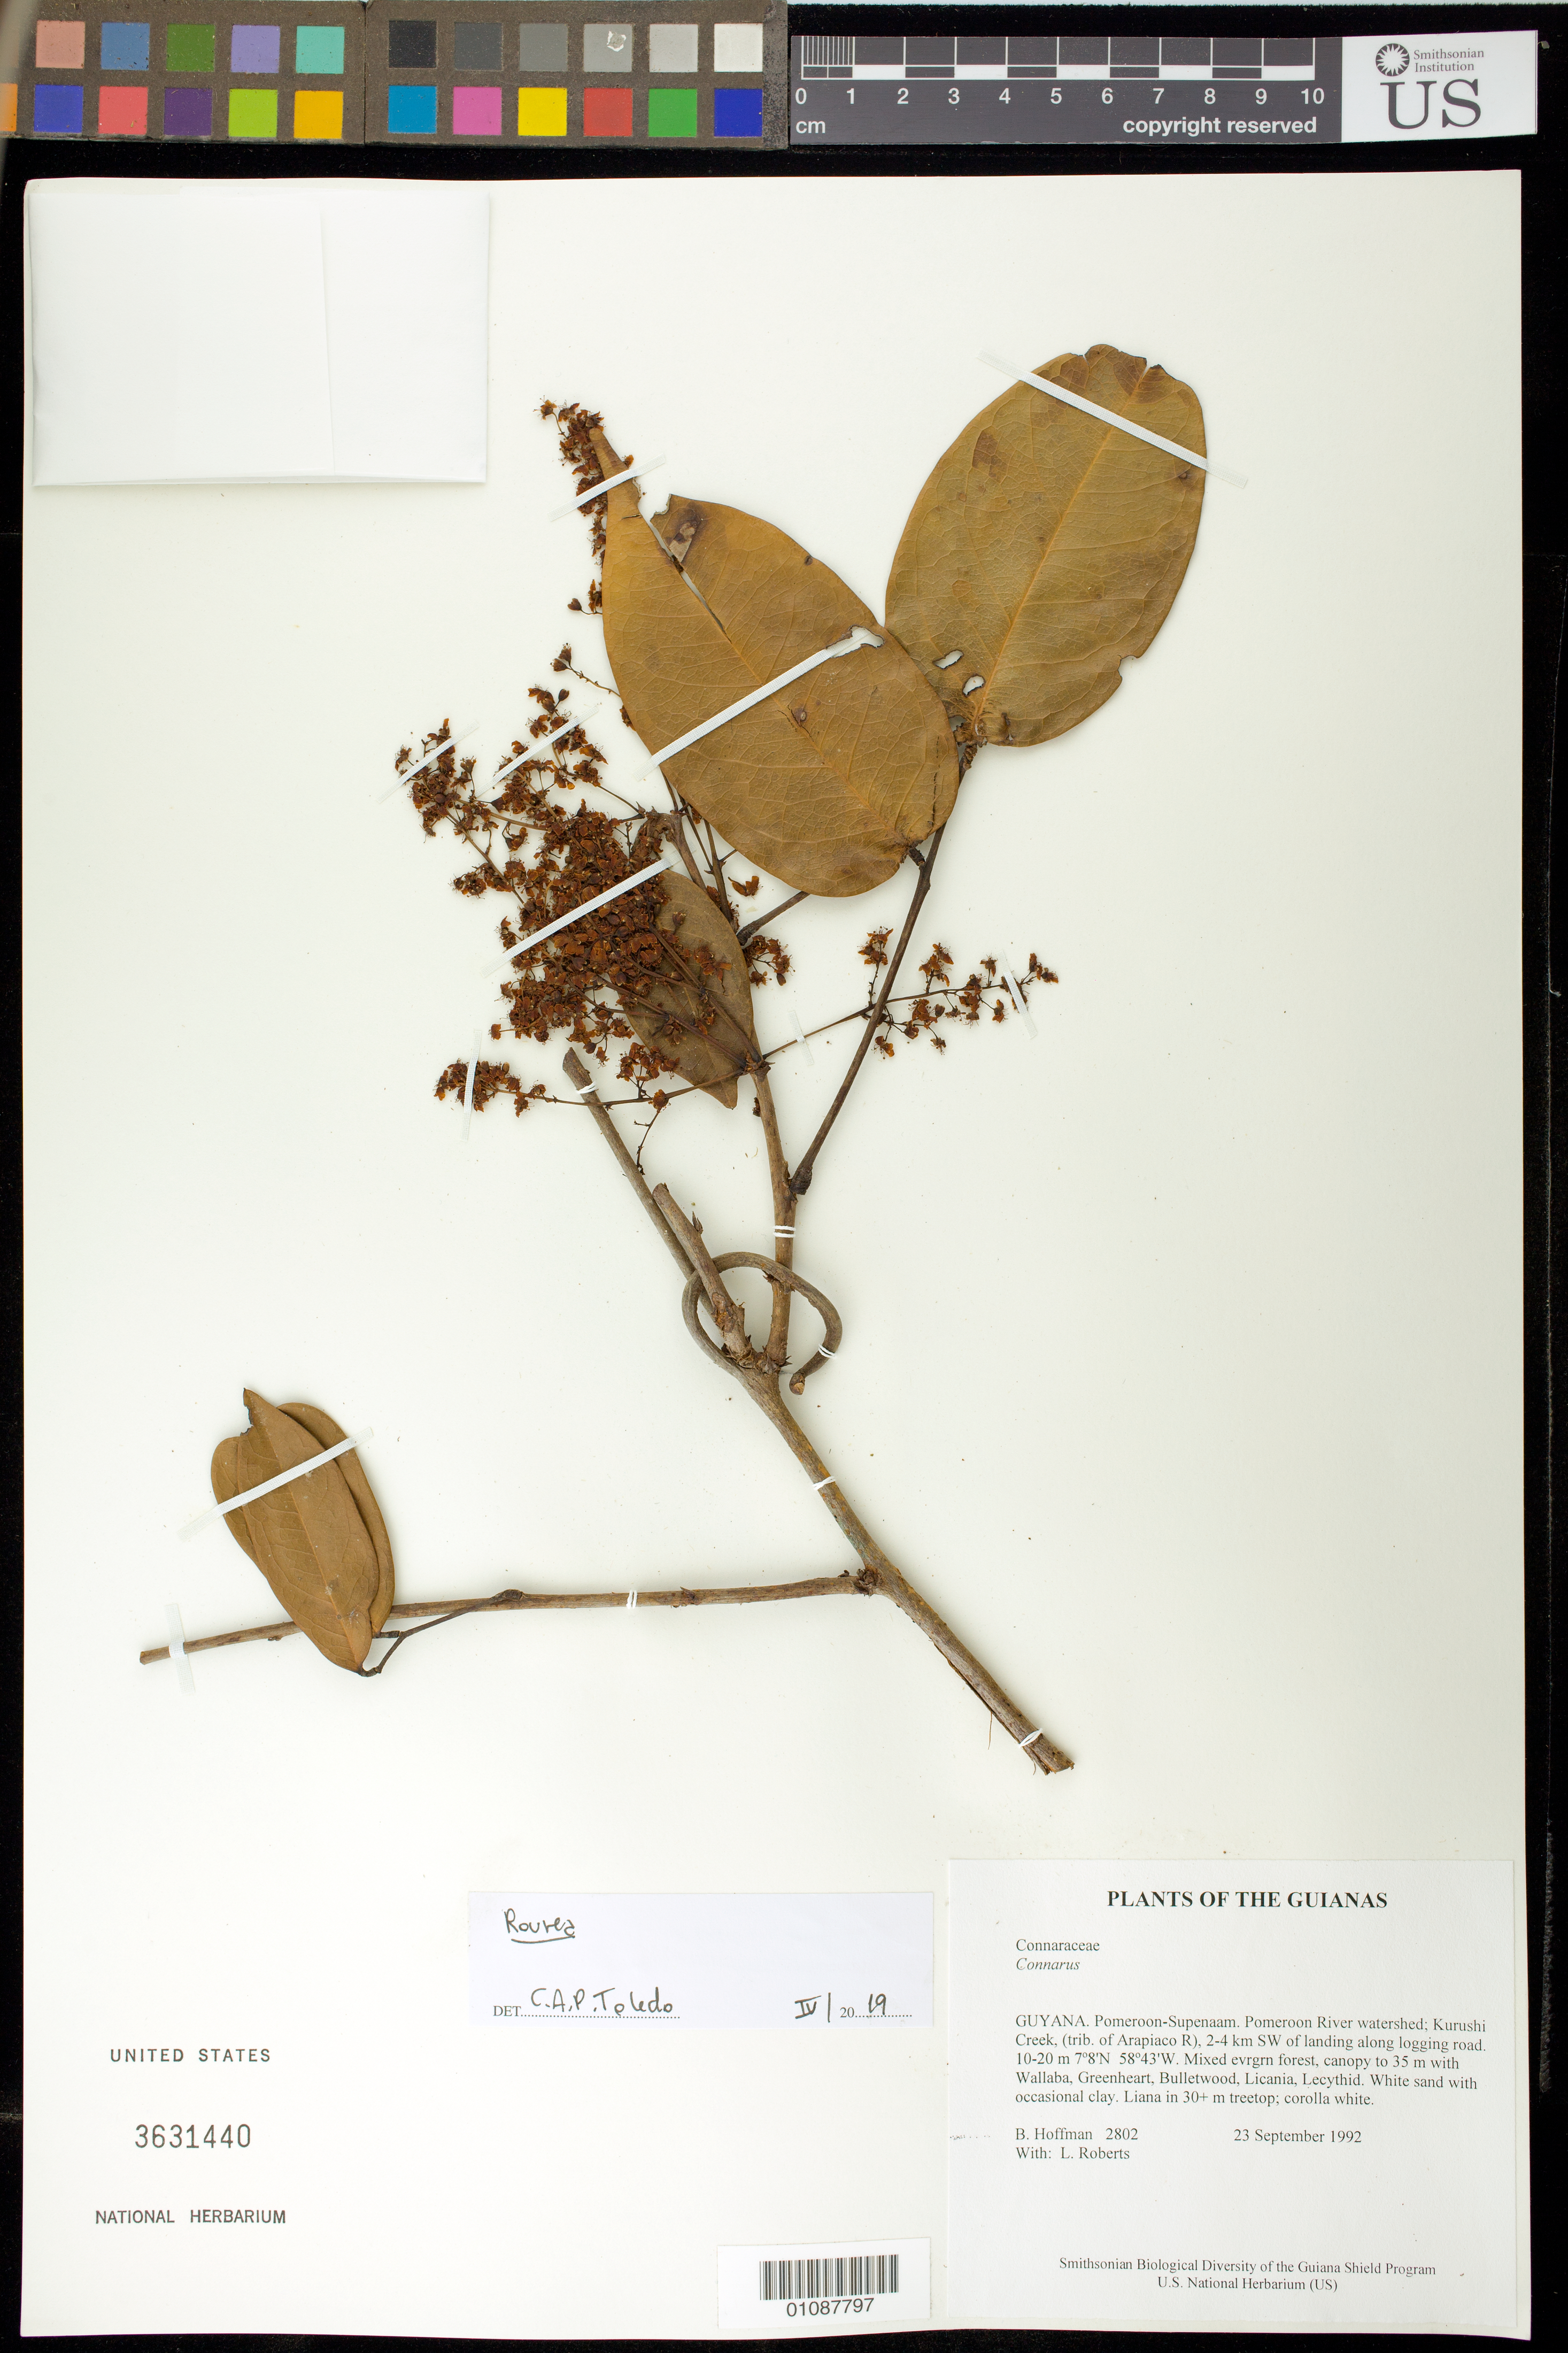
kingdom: Plantae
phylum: Tracheophyta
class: Magnoliopsida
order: Oxalidales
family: Connaraceae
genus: Rourea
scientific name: Rourea sp.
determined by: Toledo, Cassio Augusto Patrocinio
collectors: B. Hoffman & L. Roberts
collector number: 2802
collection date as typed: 23 September 1992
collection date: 1992-09-23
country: Guyana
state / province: Pomeroon-Supenaam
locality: Pomeroon River watershed; Kurushi Creek, (trib. of Arapiaco R), 2-4 km SW of landing along logging road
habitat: Mixed evrgrn forest, canopy to 35 m with Wallaba, Greenheart, Bulletwood, Licania, Lecythid. White sand with occasional clay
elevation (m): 10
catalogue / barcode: US 3631440